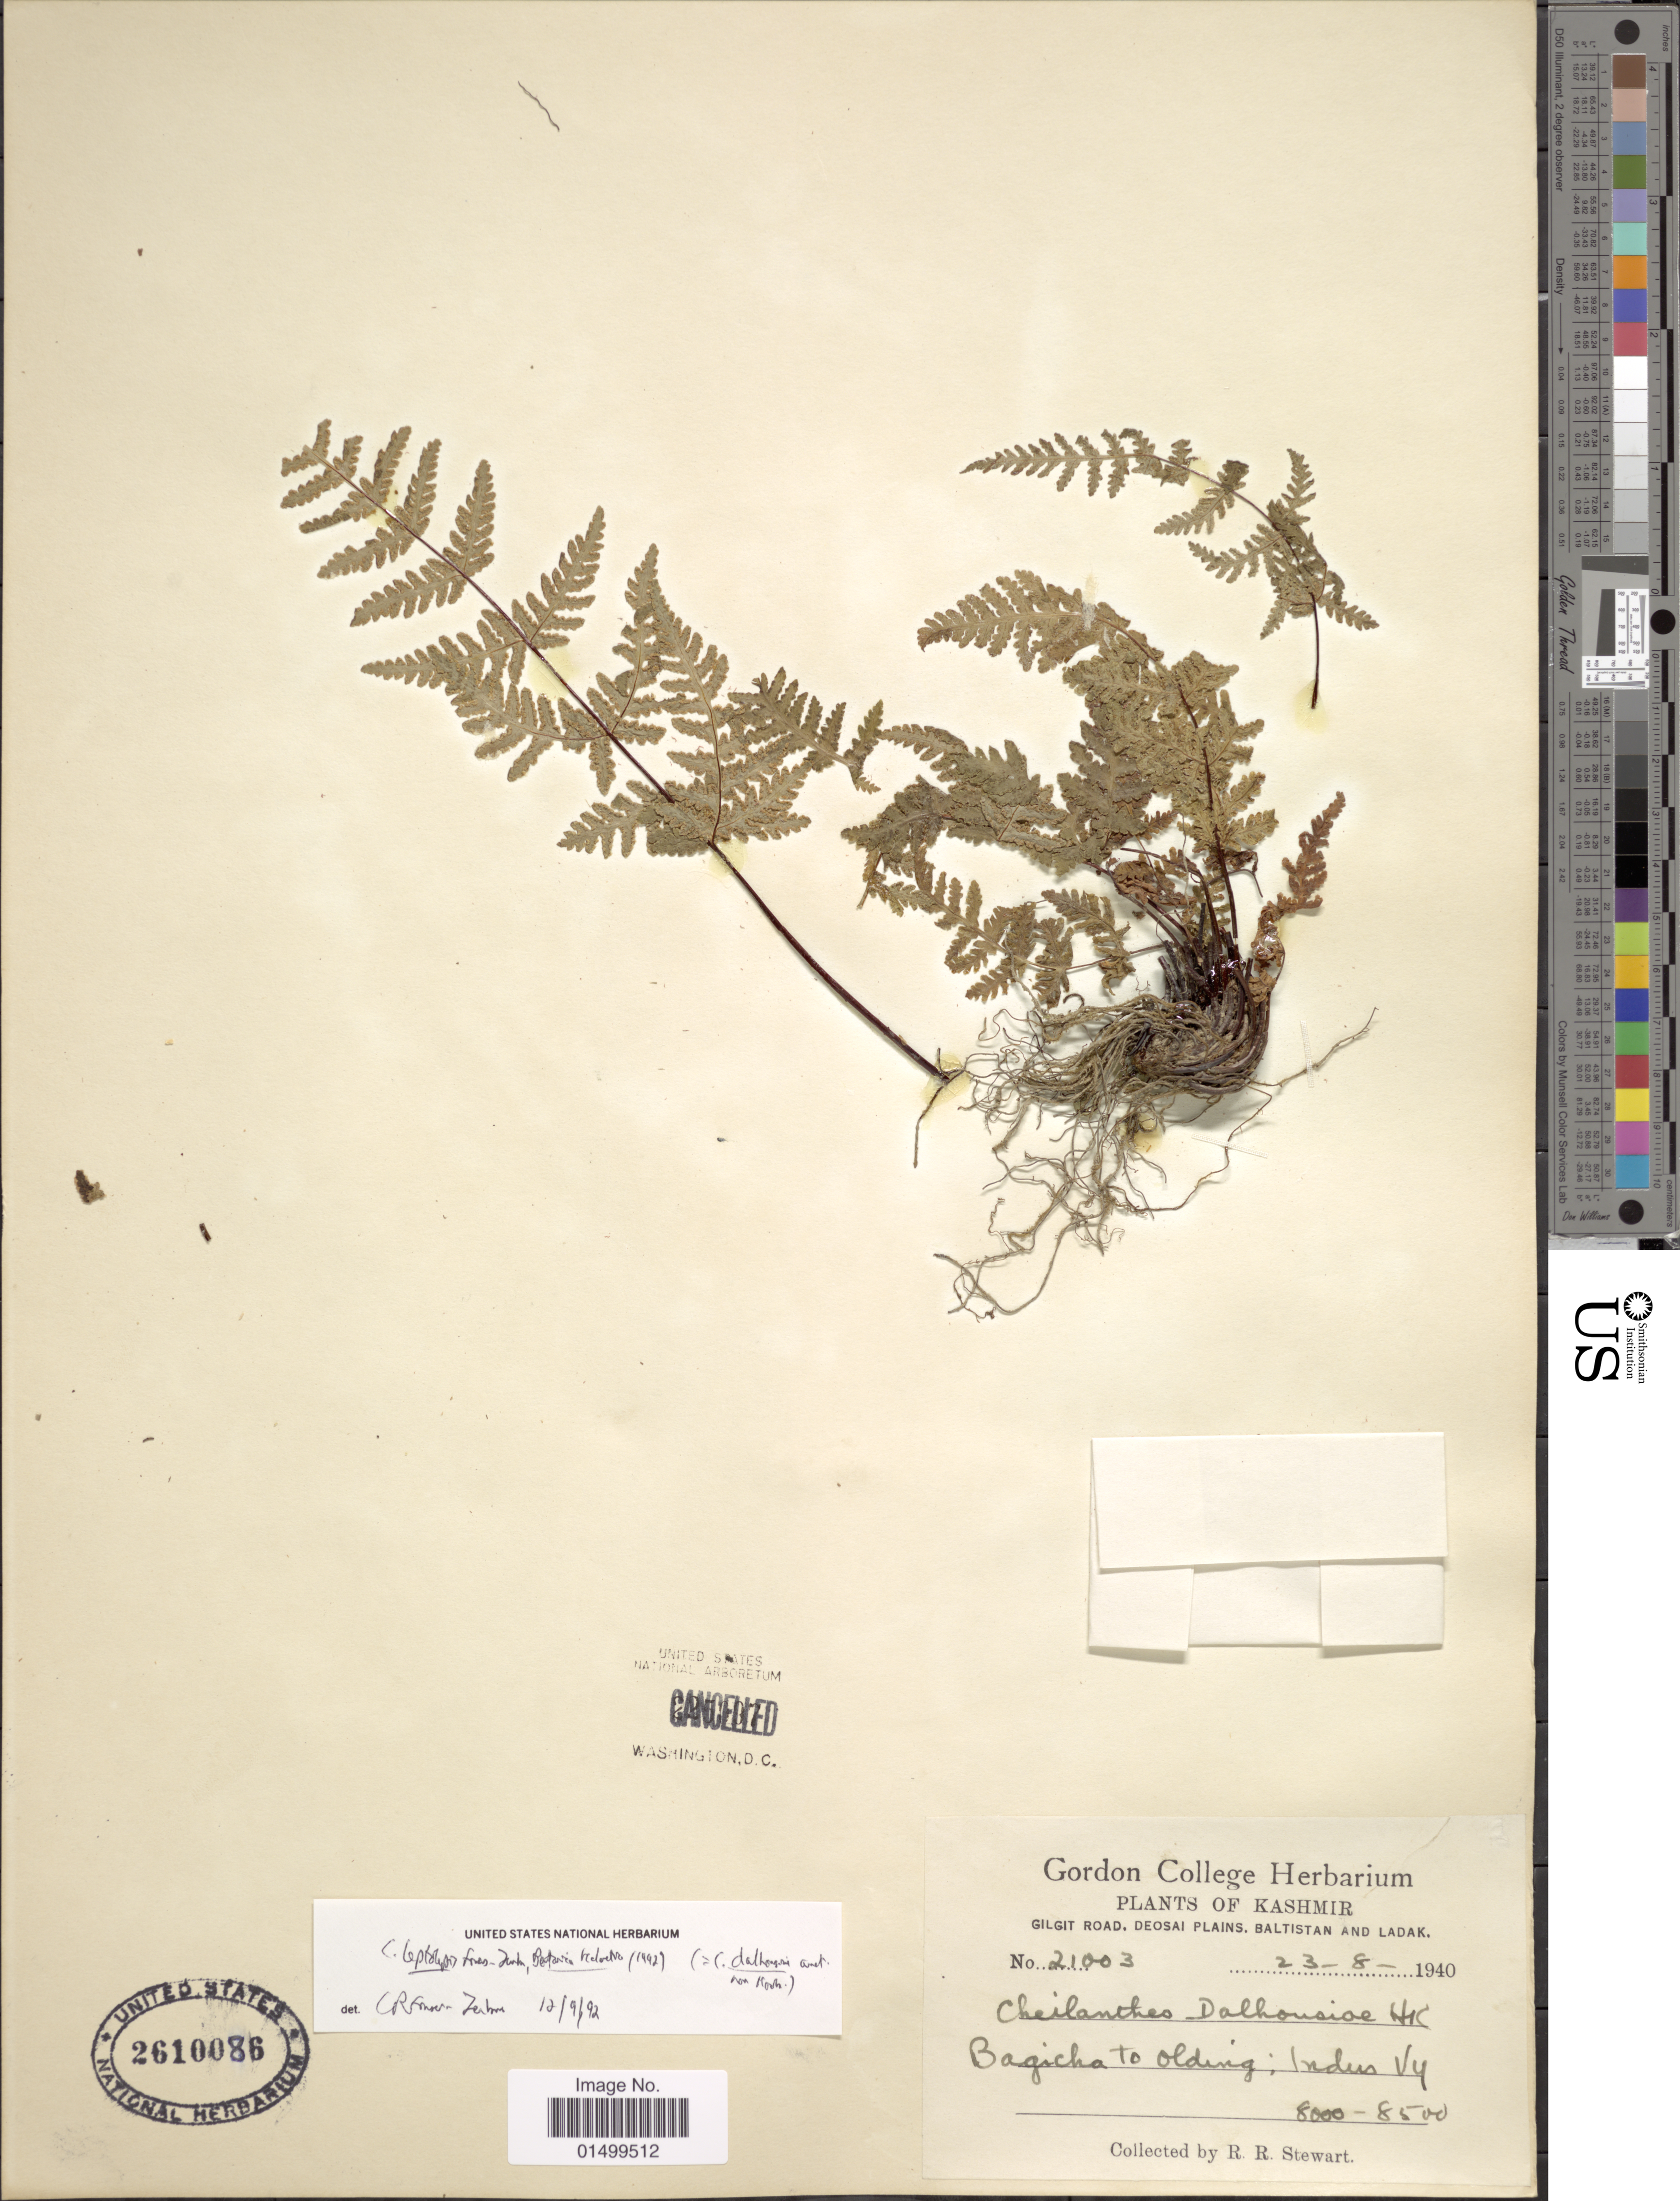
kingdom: Plantae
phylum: Tracheophyta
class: Polypodiopsida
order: Polypodiales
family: Pteridaceae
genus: Cheilanthes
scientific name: Cheilanthes dalhousiae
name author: Hook.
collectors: R. R. Stewart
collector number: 21003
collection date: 1940-08-23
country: Pakistan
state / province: Gilgit-Baltistan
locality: Kashmir, Gilgit Road, Deosai Plains, Baltistan and Ladak, Bagicha to Olding, Indus Vy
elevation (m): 2438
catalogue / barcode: US 2610086